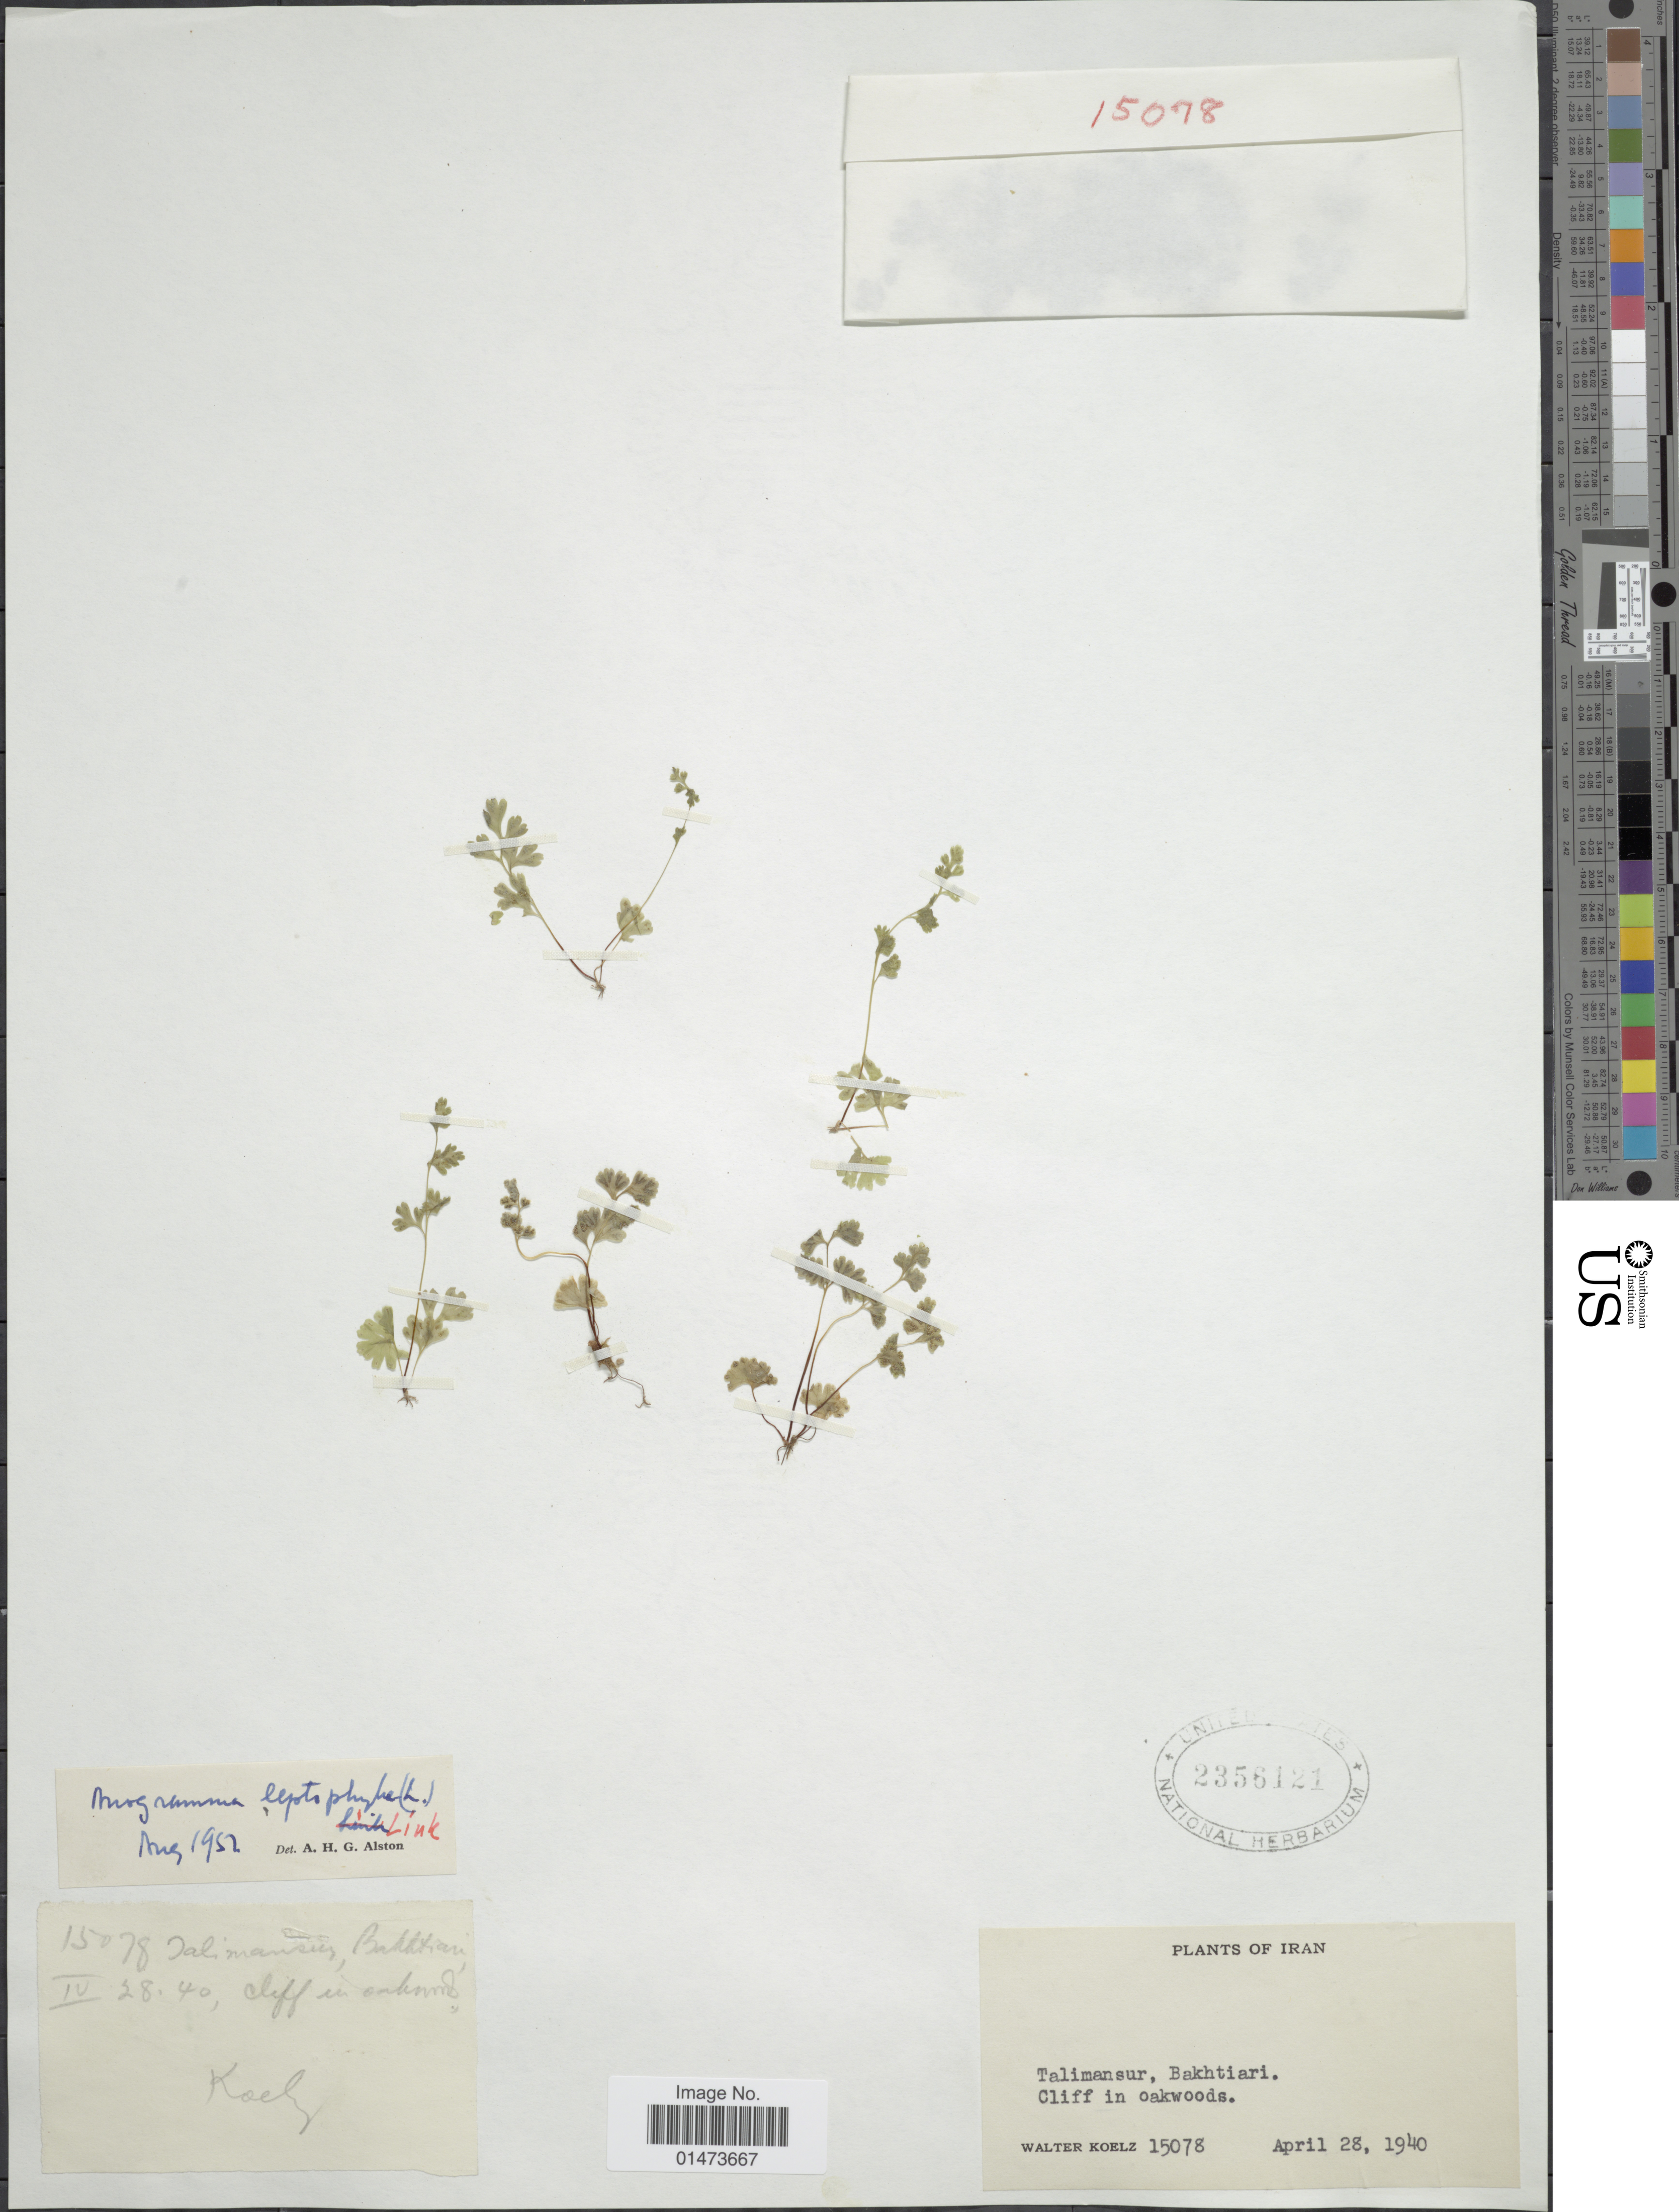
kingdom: Plantae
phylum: Tracheophyta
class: Polypodiopsida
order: Polypodiales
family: Pteridaceae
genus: Anogramma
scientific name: Anogramma leptophylla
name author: (L.) Link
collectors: W. N. Koelz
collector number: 15078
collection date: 1940-04-28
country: Iran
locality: Talimansur, Bakhtiari, Cliff in oakwoods.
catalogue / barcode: US 2356121